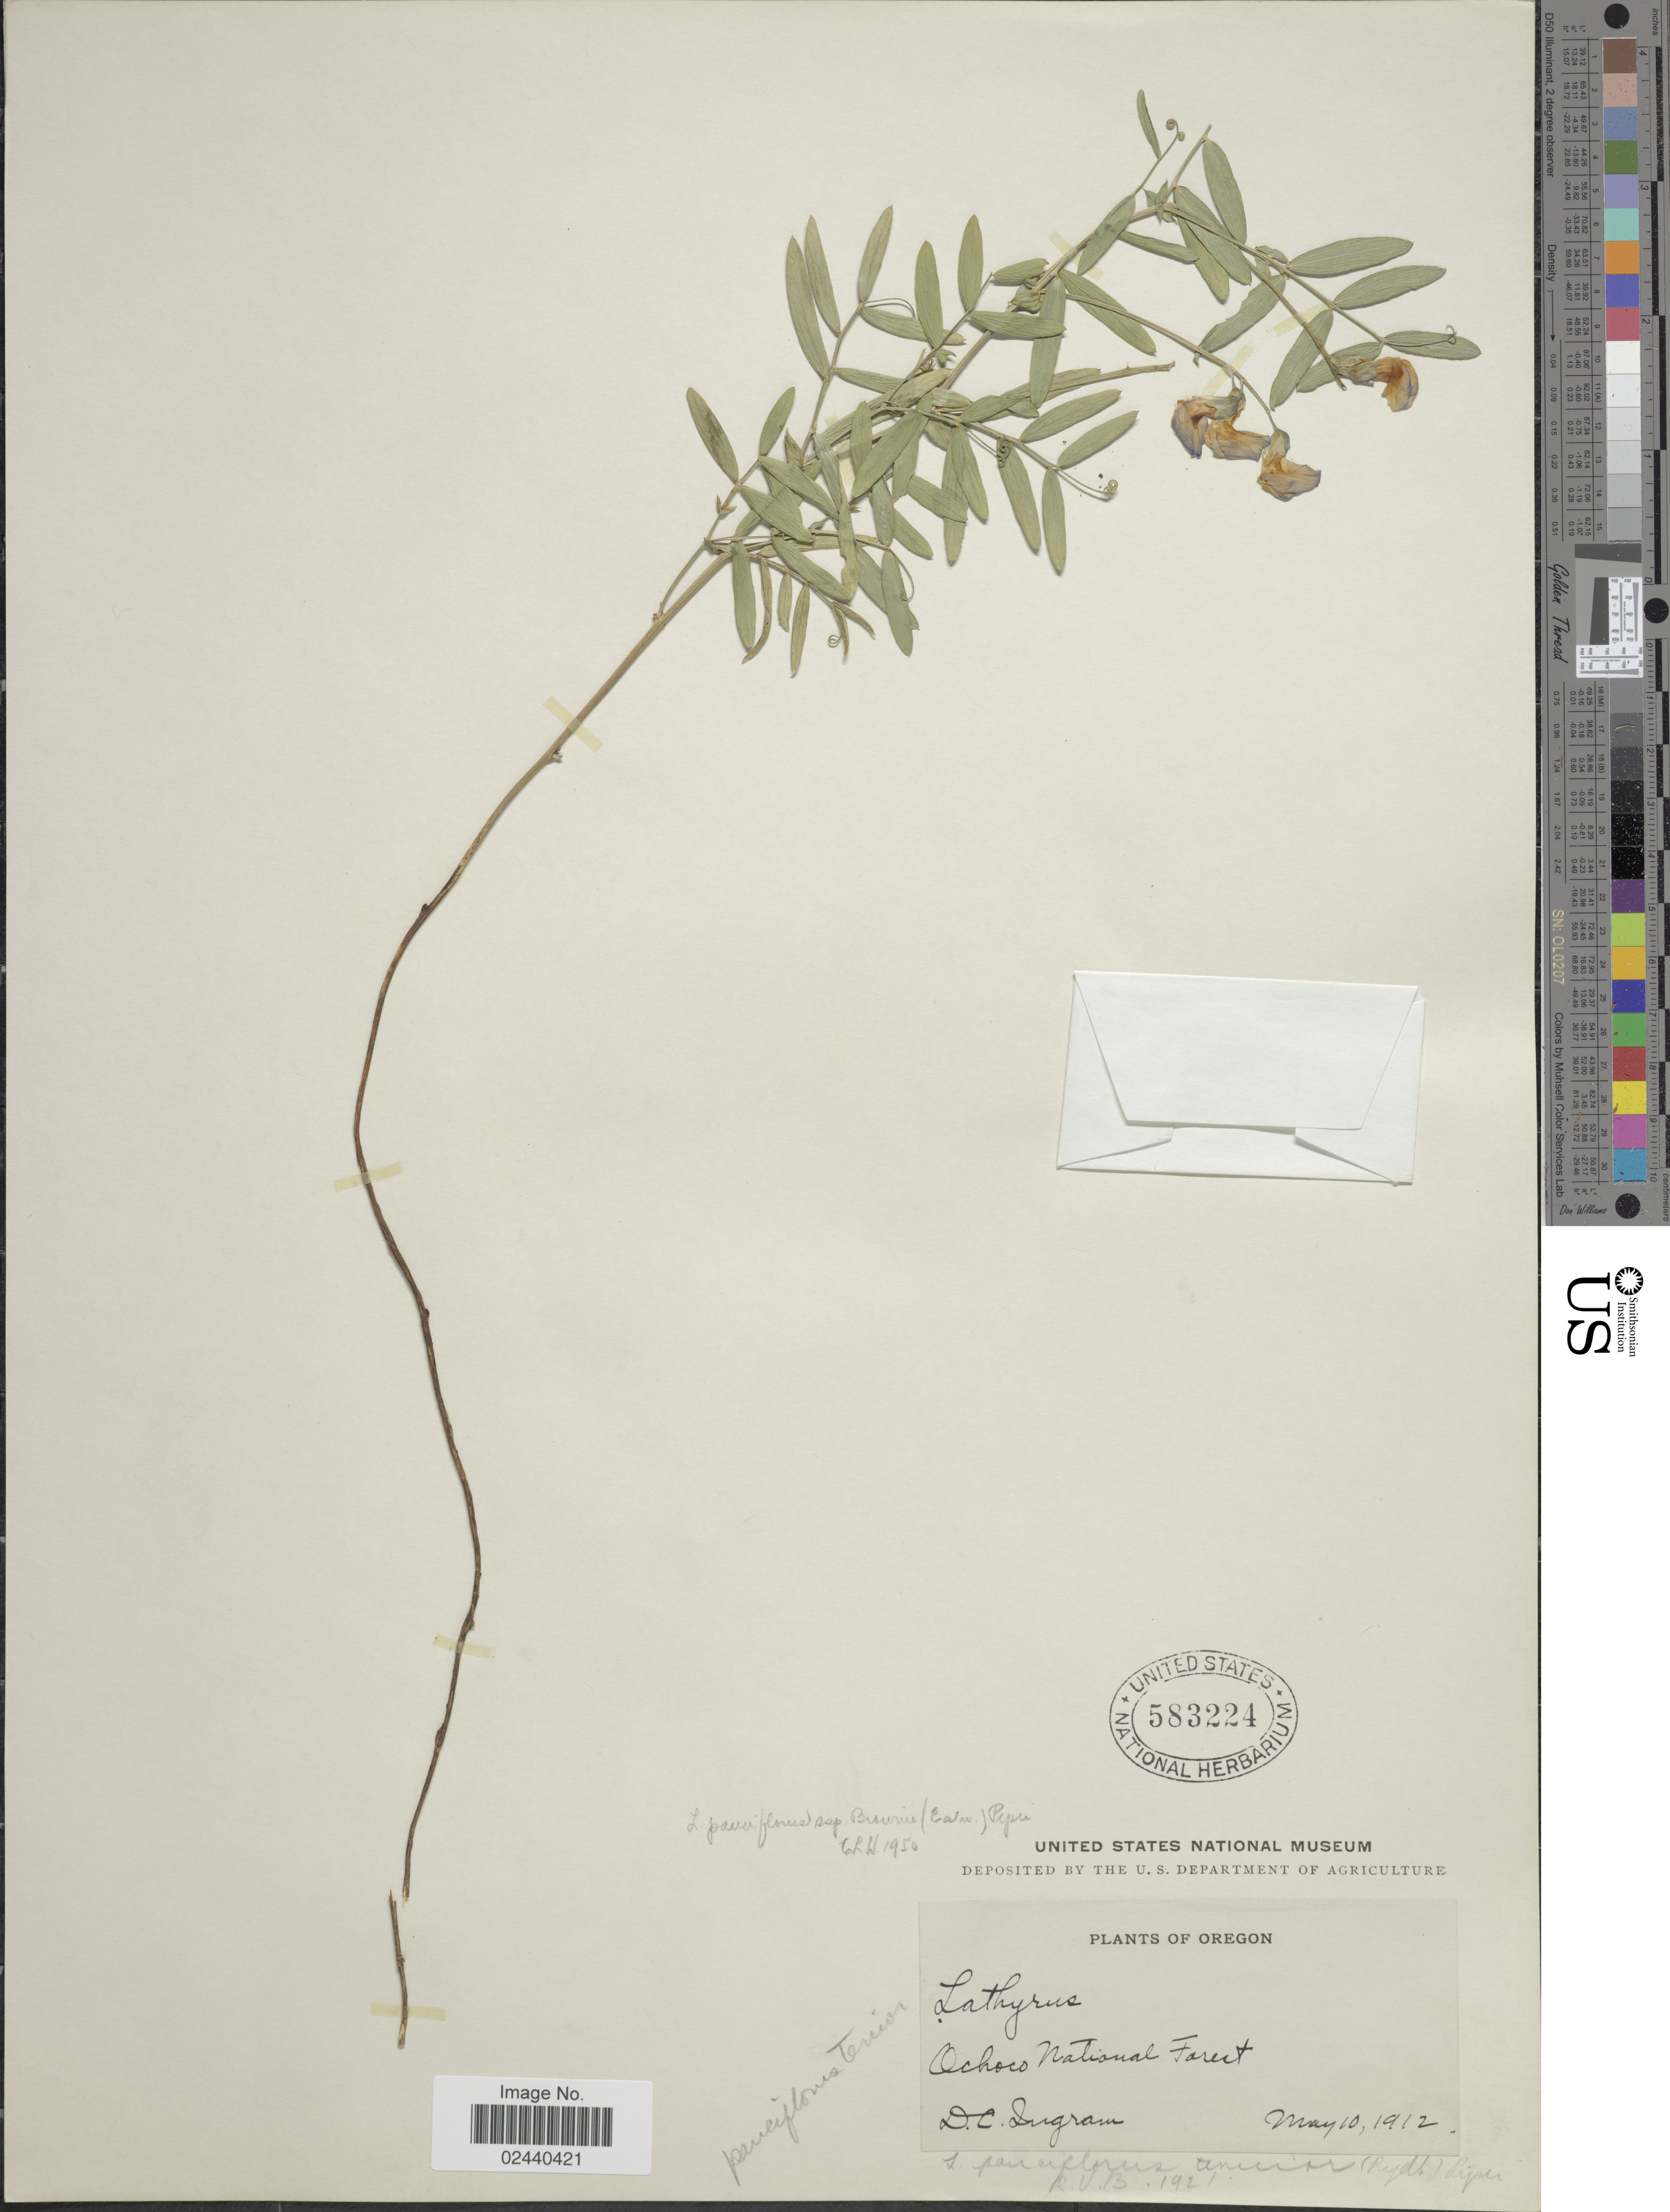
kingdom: Plantae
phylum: Tracheophyta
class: Magnoliopsida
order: Fabales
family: Fabaceae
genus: Lathyrus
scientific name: Lathyrus brownii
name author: Eastw.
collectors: D. C. Ingram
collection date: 1912-05-10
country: United States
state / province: Oregon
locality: Ochoco National Forest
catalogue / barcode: US 583224